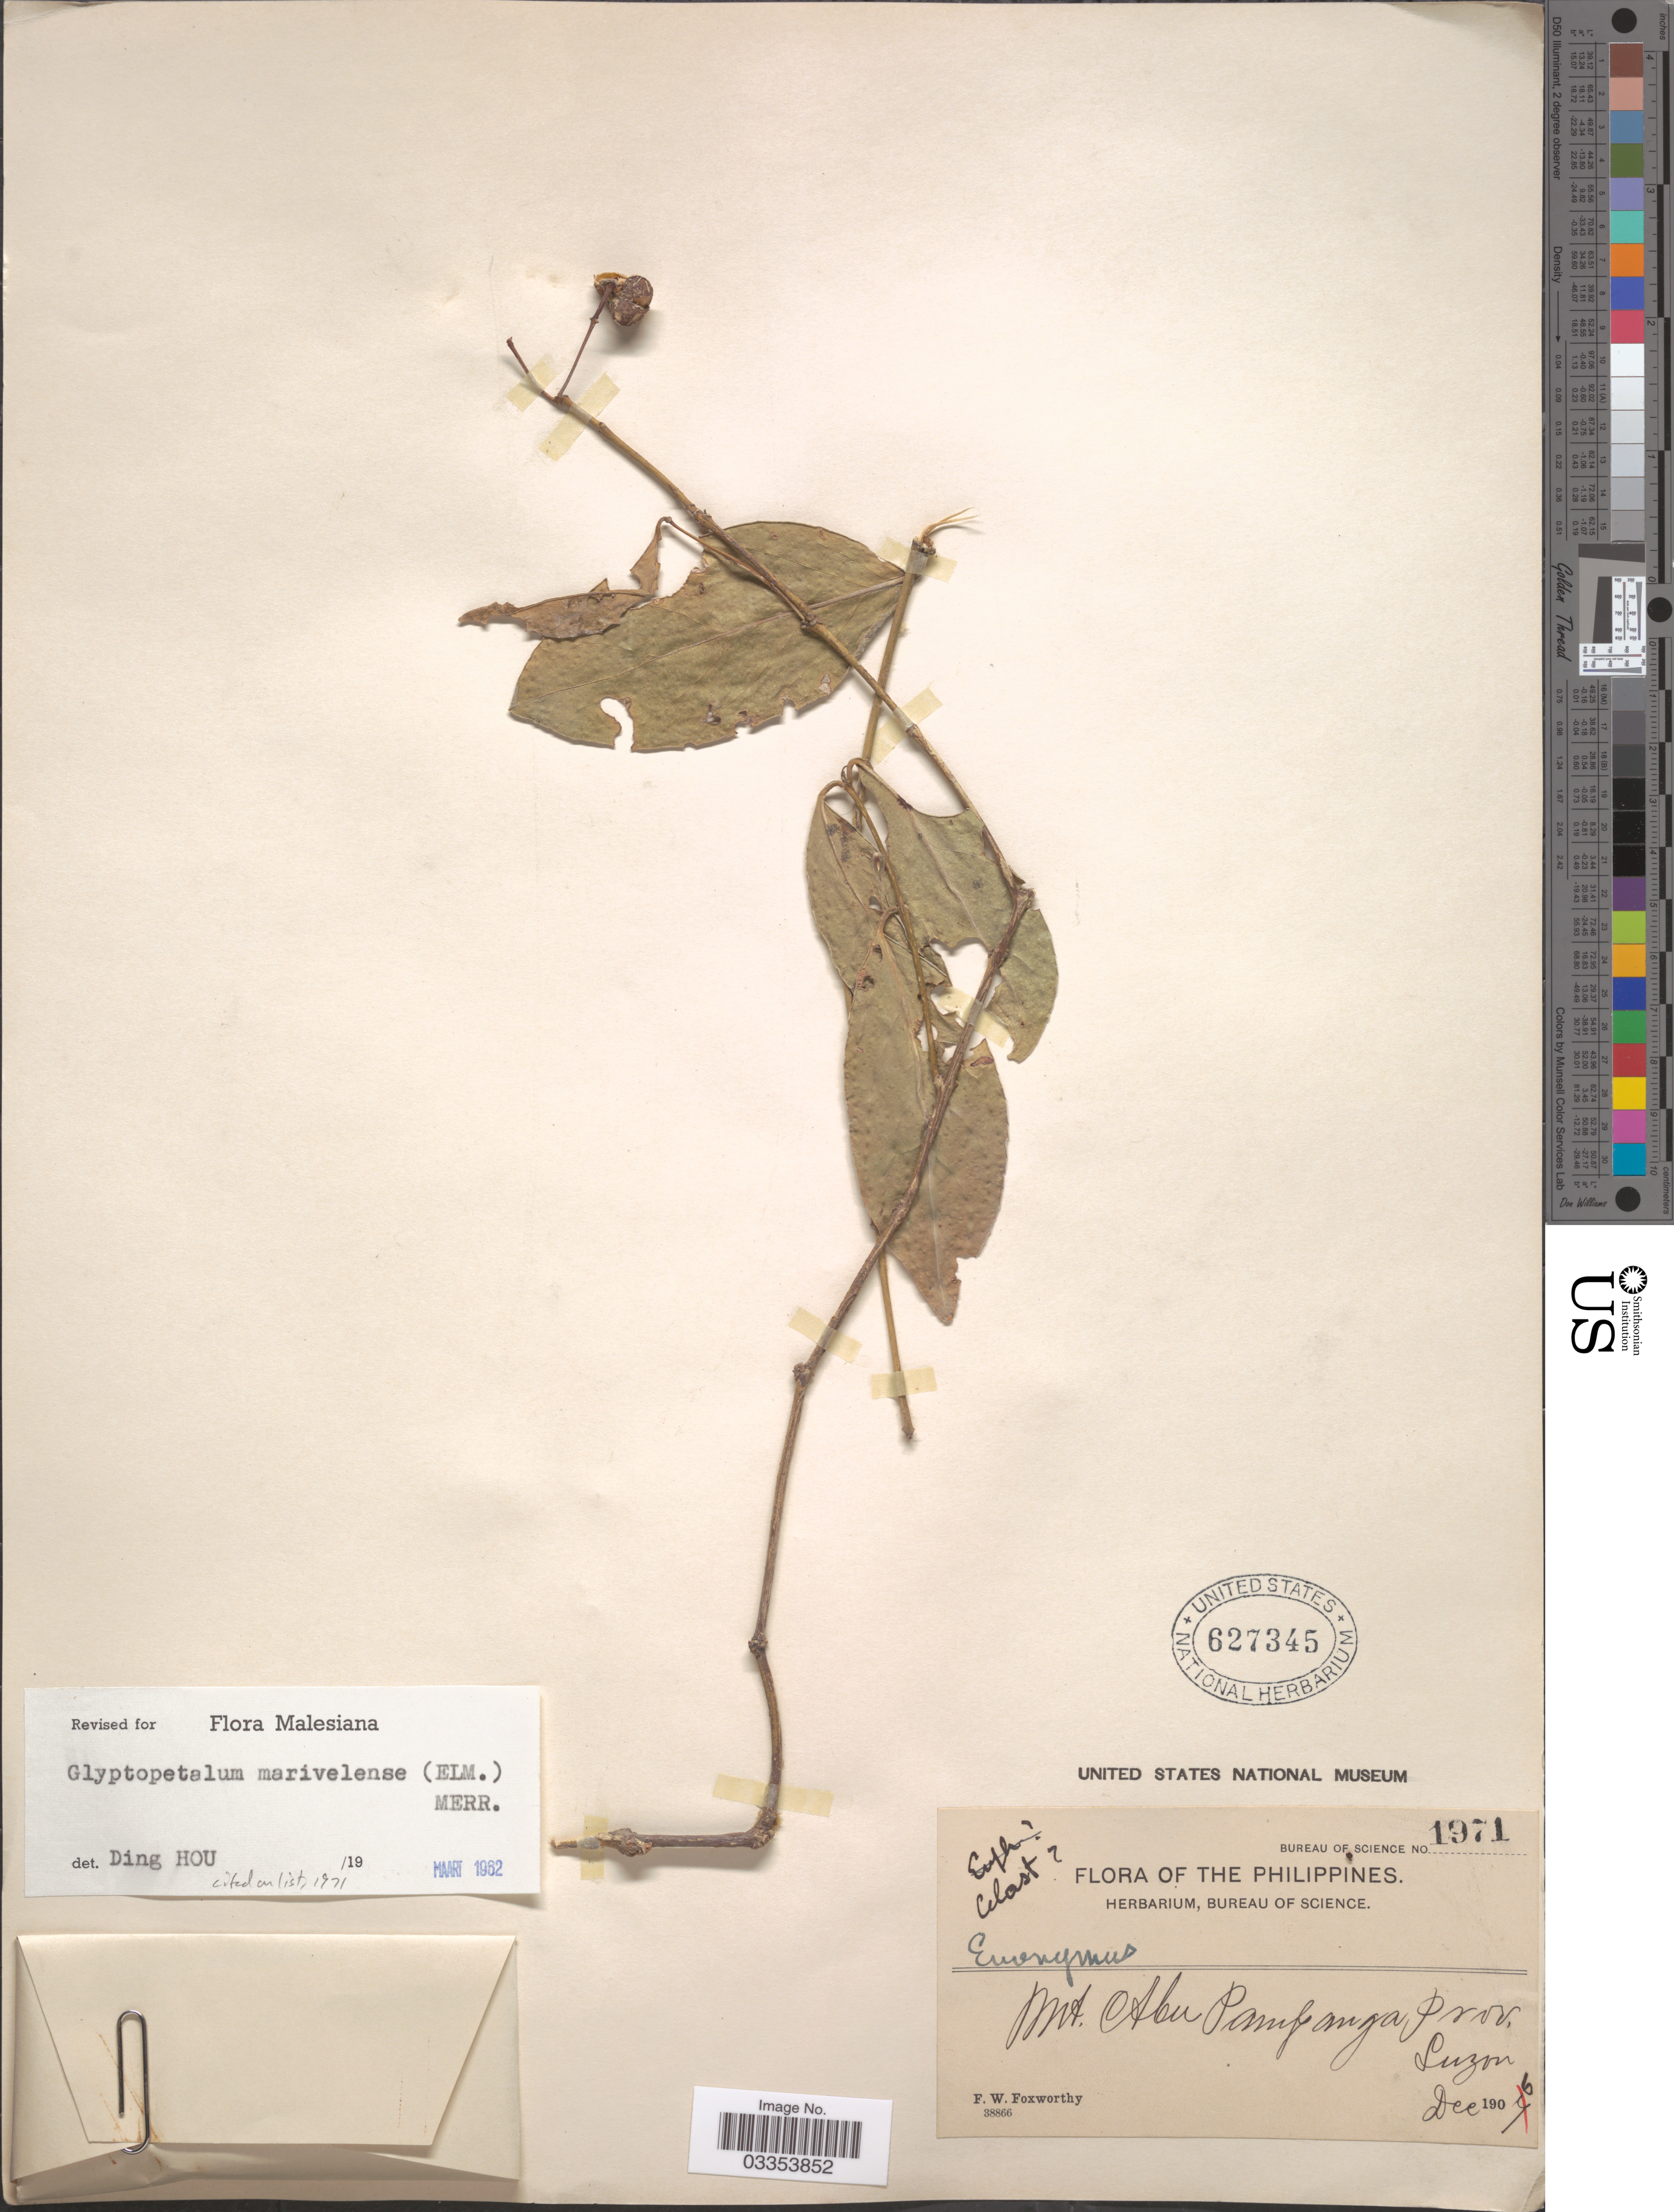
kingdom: Plantae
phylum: Tracheophyta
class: Magnoliopsida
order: Celastrales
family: Celastraceae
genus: Glyptopetalum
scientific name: Glyptopetalum marivelense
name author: Merr.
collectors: F. W. Foxworthy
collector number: Bureau of Science 1971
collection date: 1906-12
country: Philippines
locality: Mt. Abu Pampanga Prov. Luzon.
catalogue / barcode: US 627345